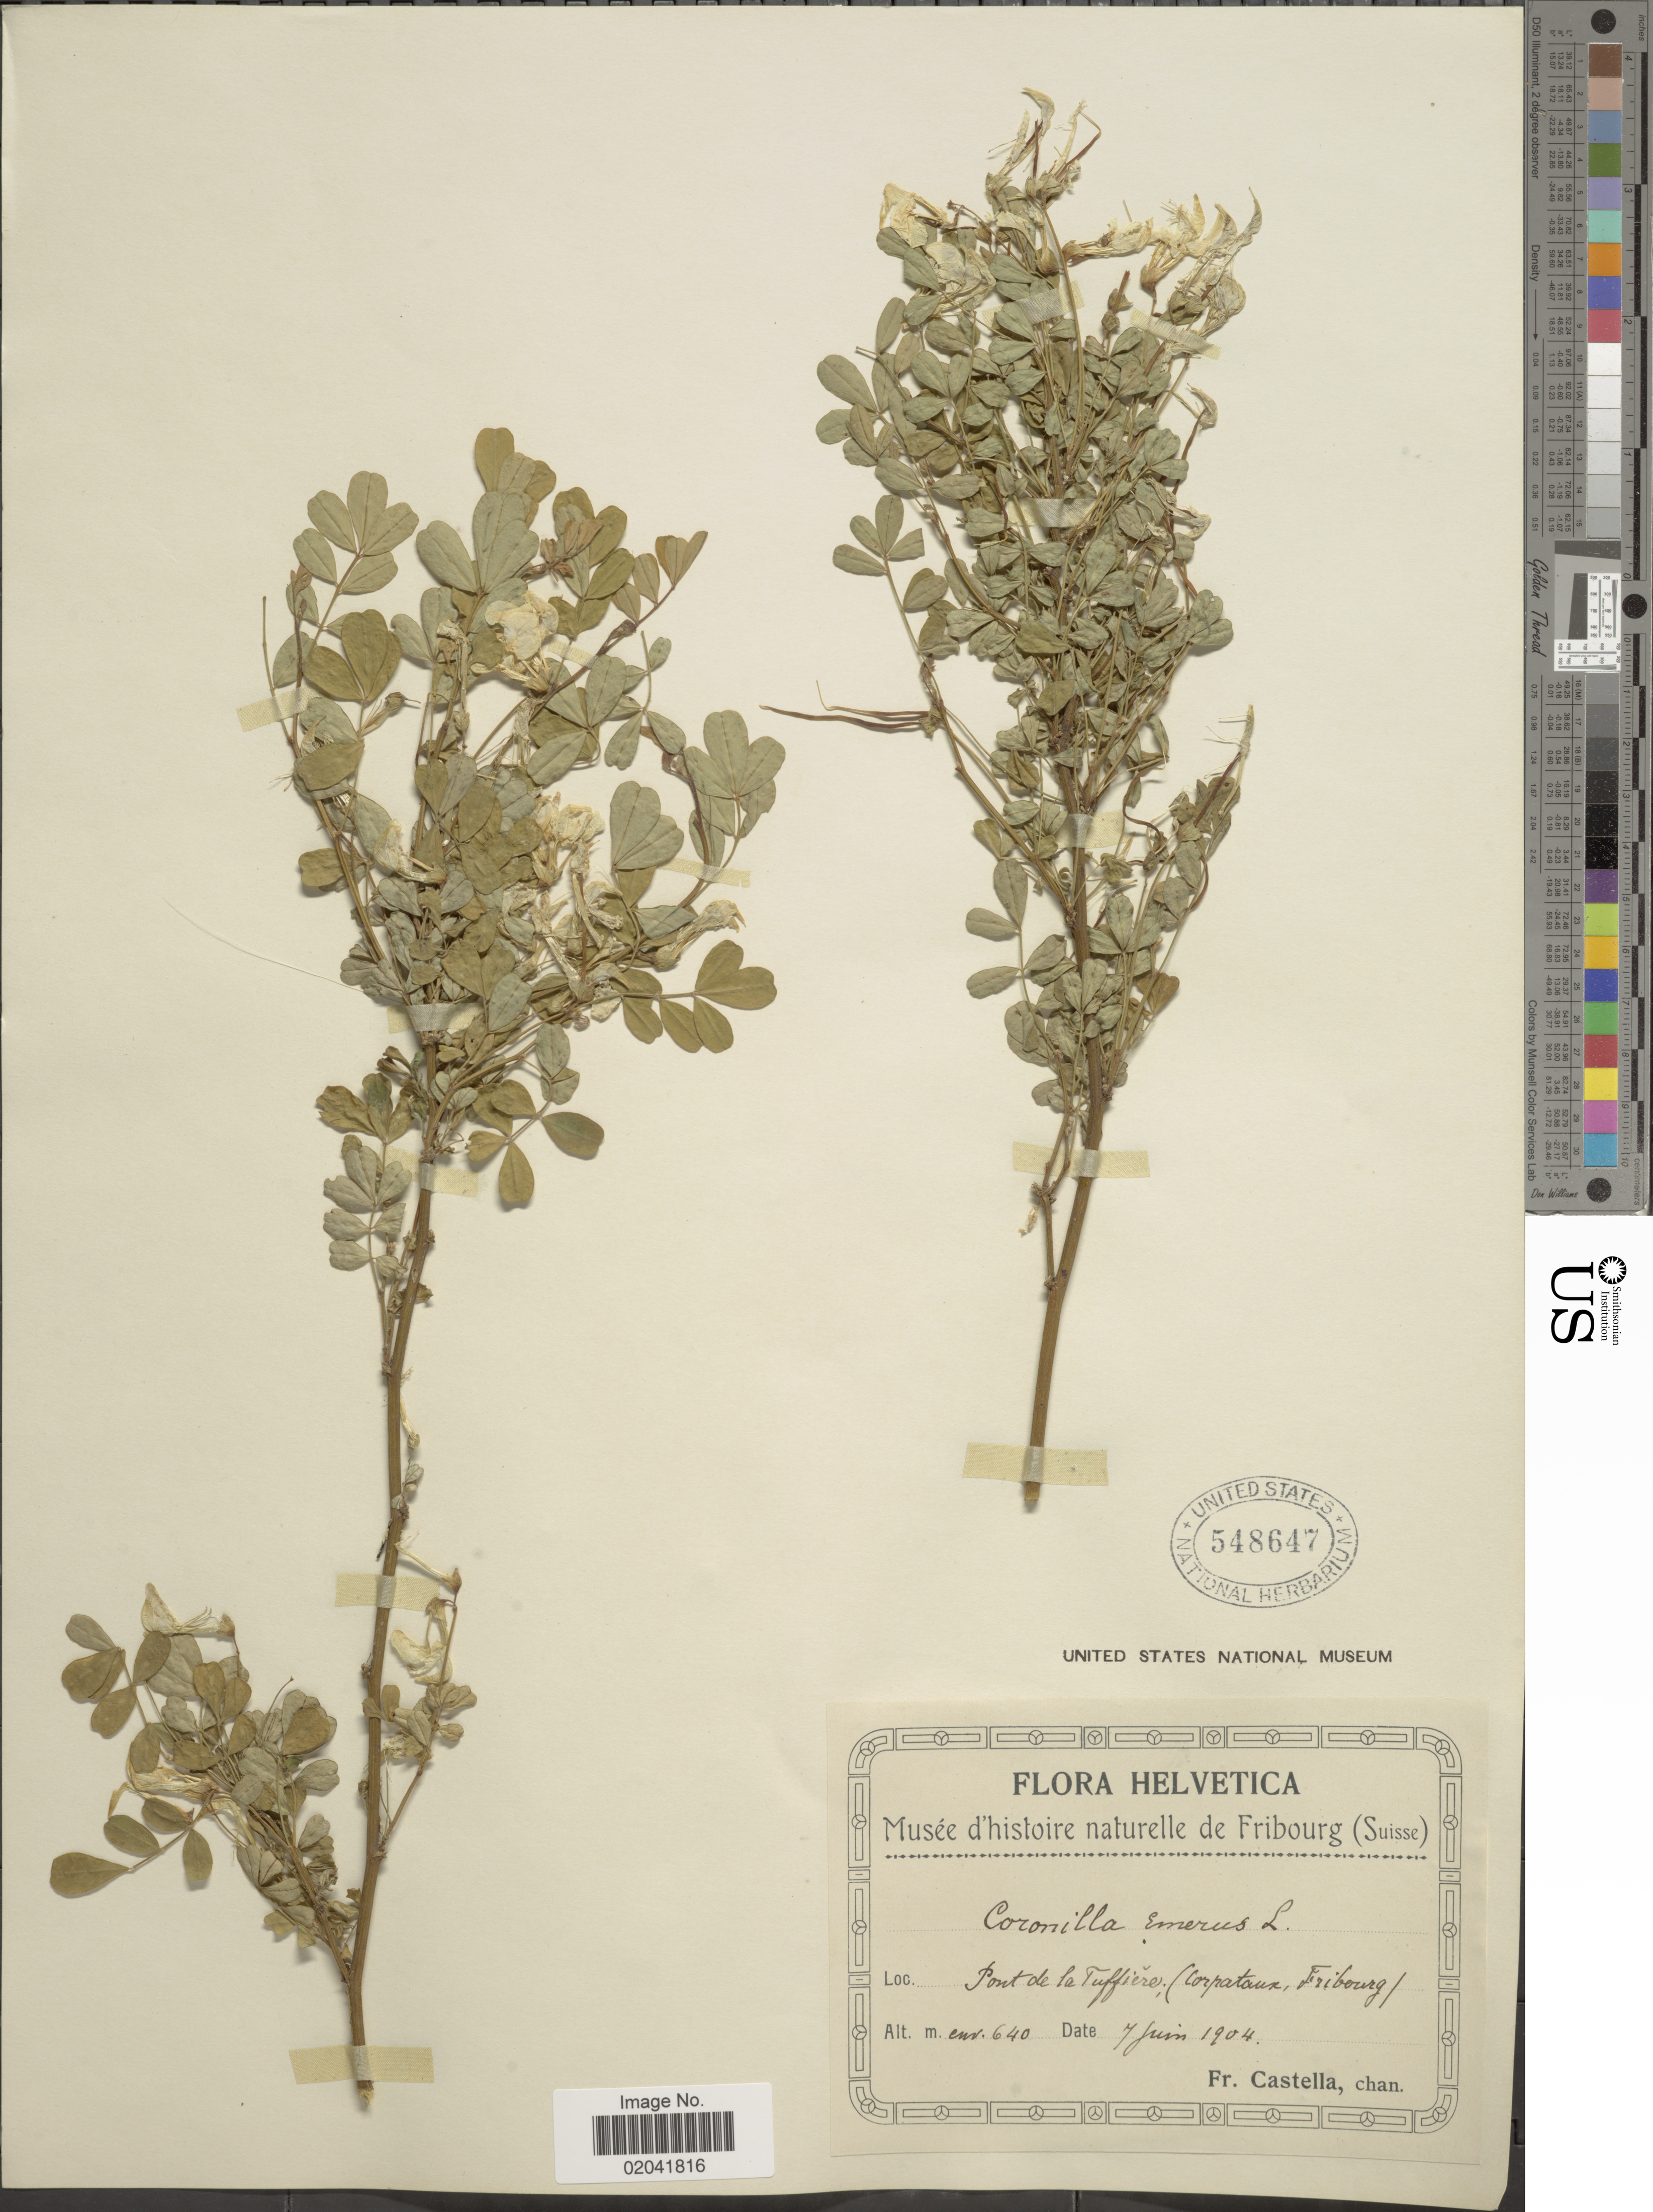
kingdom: Plantae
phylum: Tracheophyta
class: Magnoliopsida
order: Fabales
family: Fabaceae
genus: Coronilla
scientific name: Coronilla emerus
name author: L.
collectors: Fr. Castella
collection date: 1904-06-07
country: Switzerland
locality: Helvetica, Pont de la Tuffiere (corpataux, Fribourg)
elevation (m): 640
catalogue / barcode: US 548647